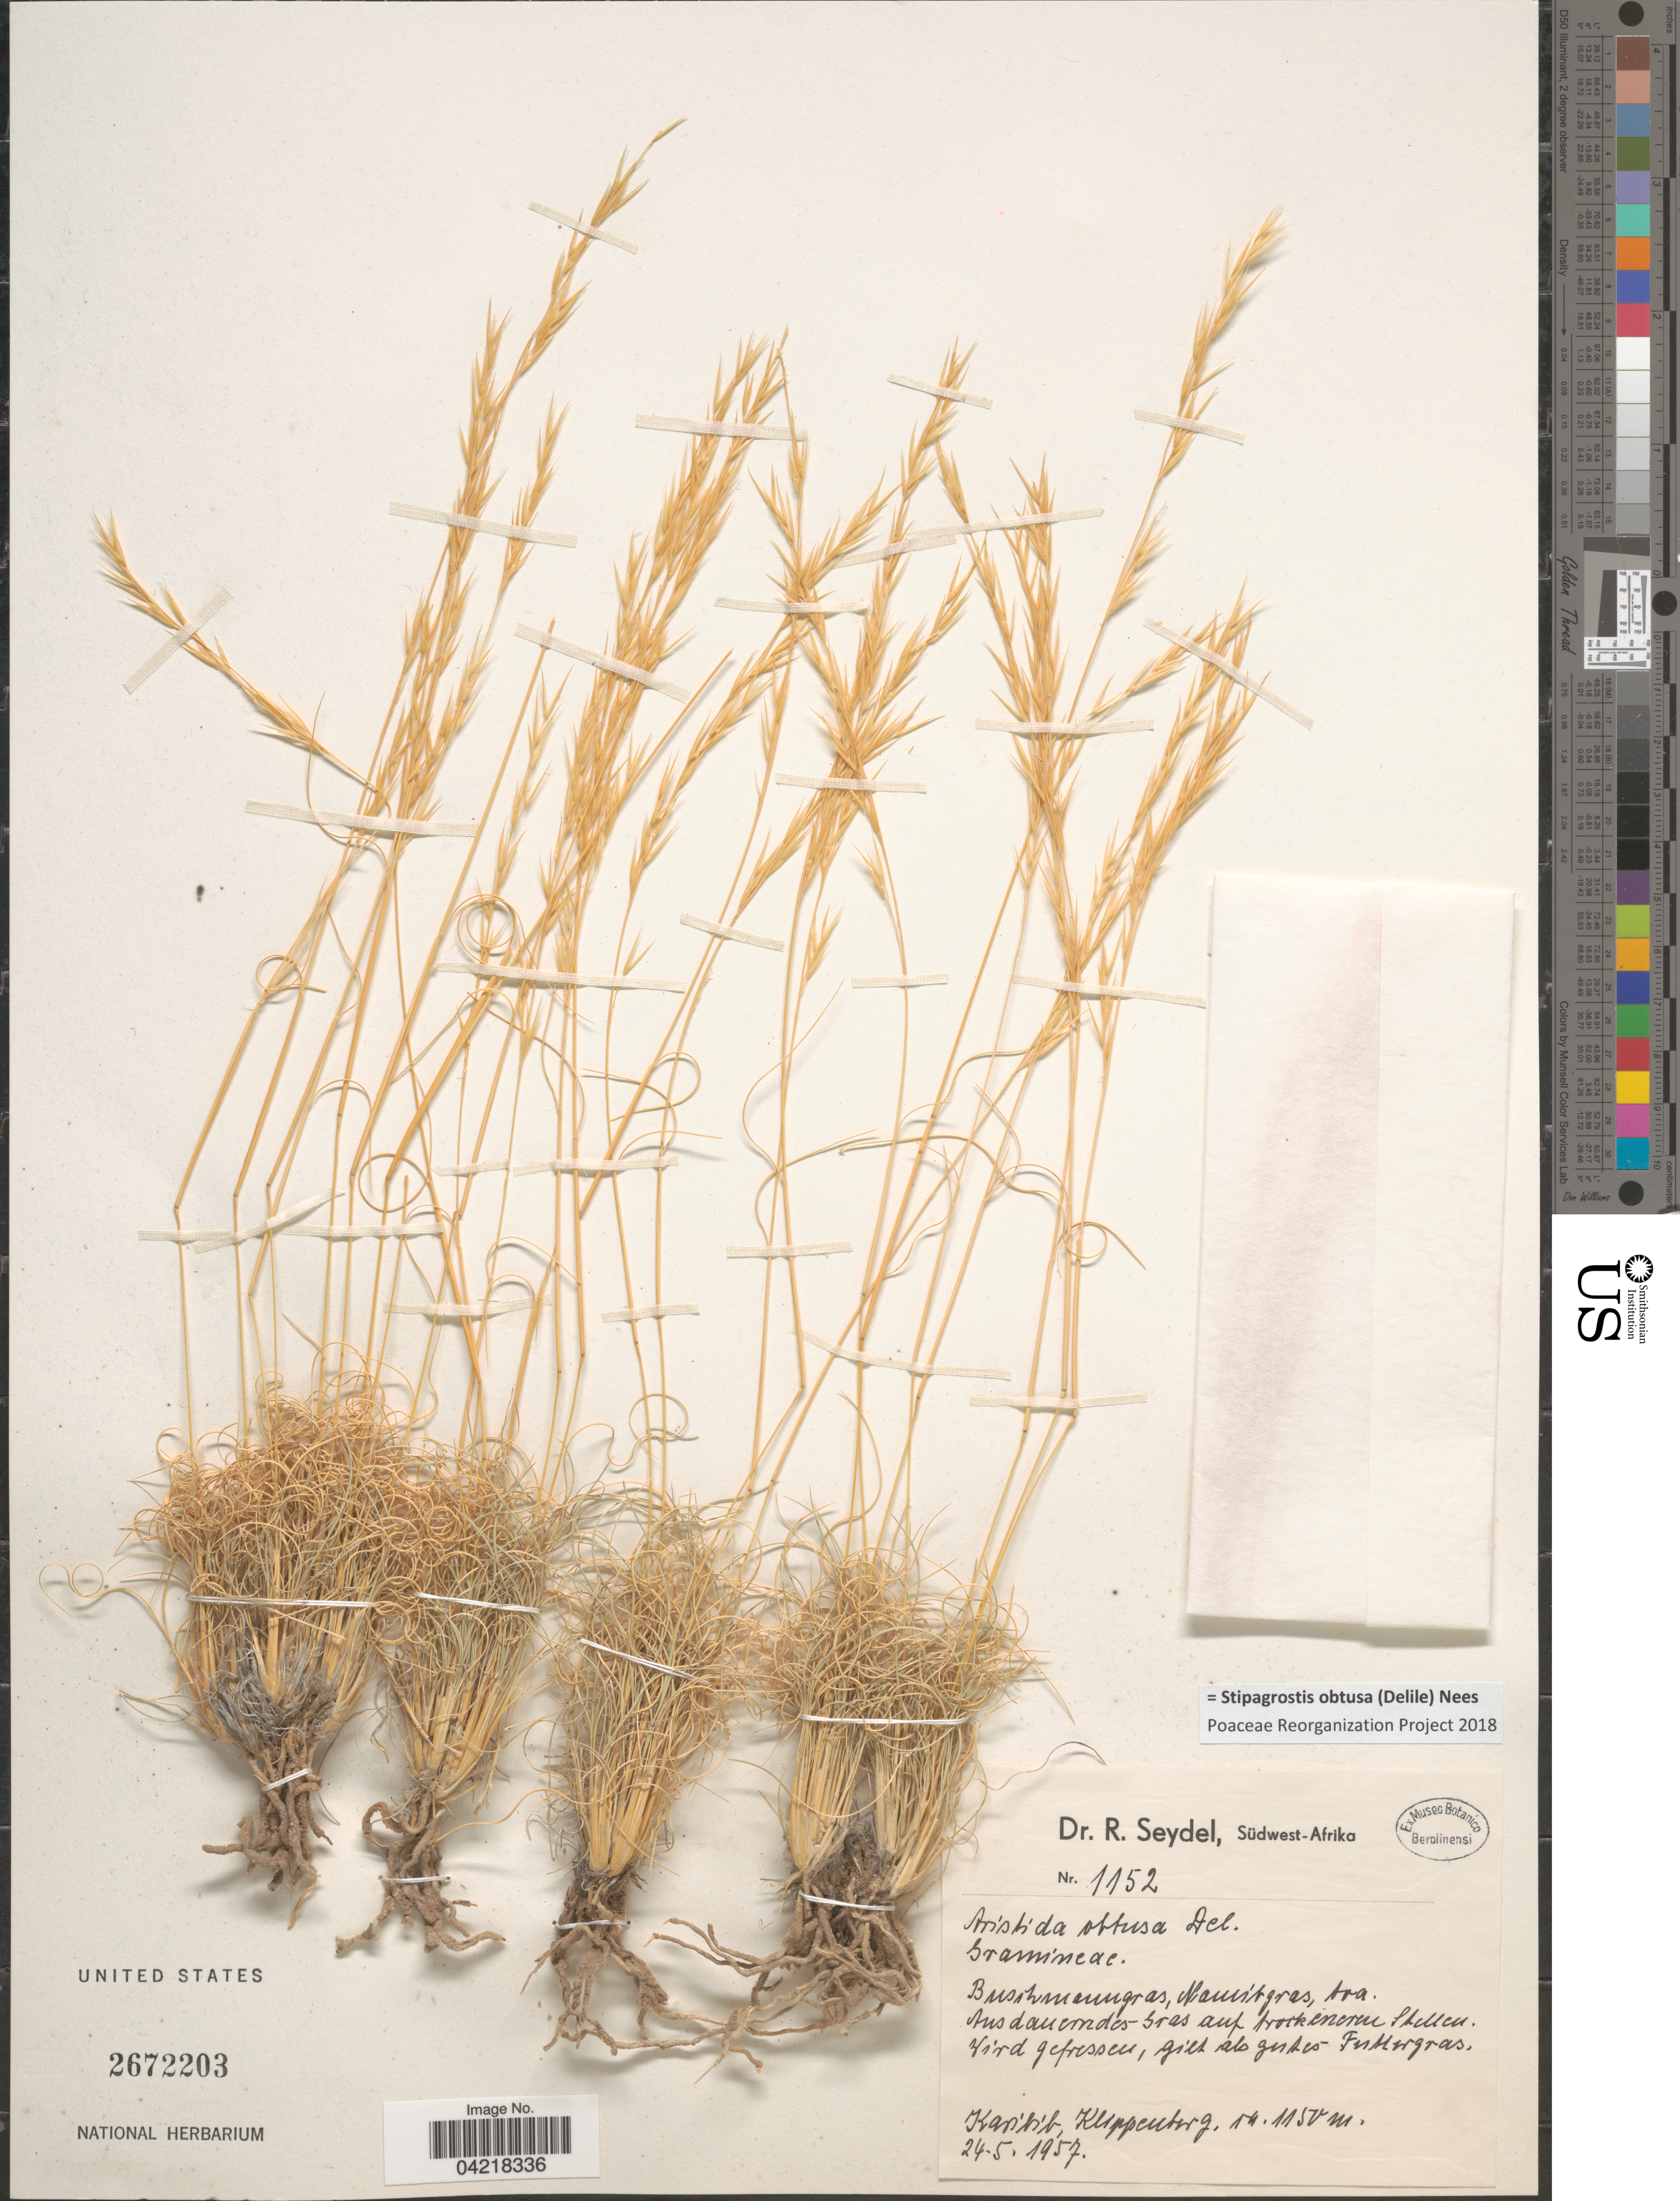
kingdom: Plantae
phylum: Tracheophyta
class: Liliopsida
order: Poales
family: Poaceae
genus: Stipagrostis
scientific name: Stipagrostis obtusa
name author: (Delile) Nees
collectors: R. Seydel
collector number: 1152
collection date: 1957-05-24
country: Namibia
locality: Südwest-Afrika. Karibib, Klippenberg.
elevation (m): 1150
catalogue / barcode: US 2672203